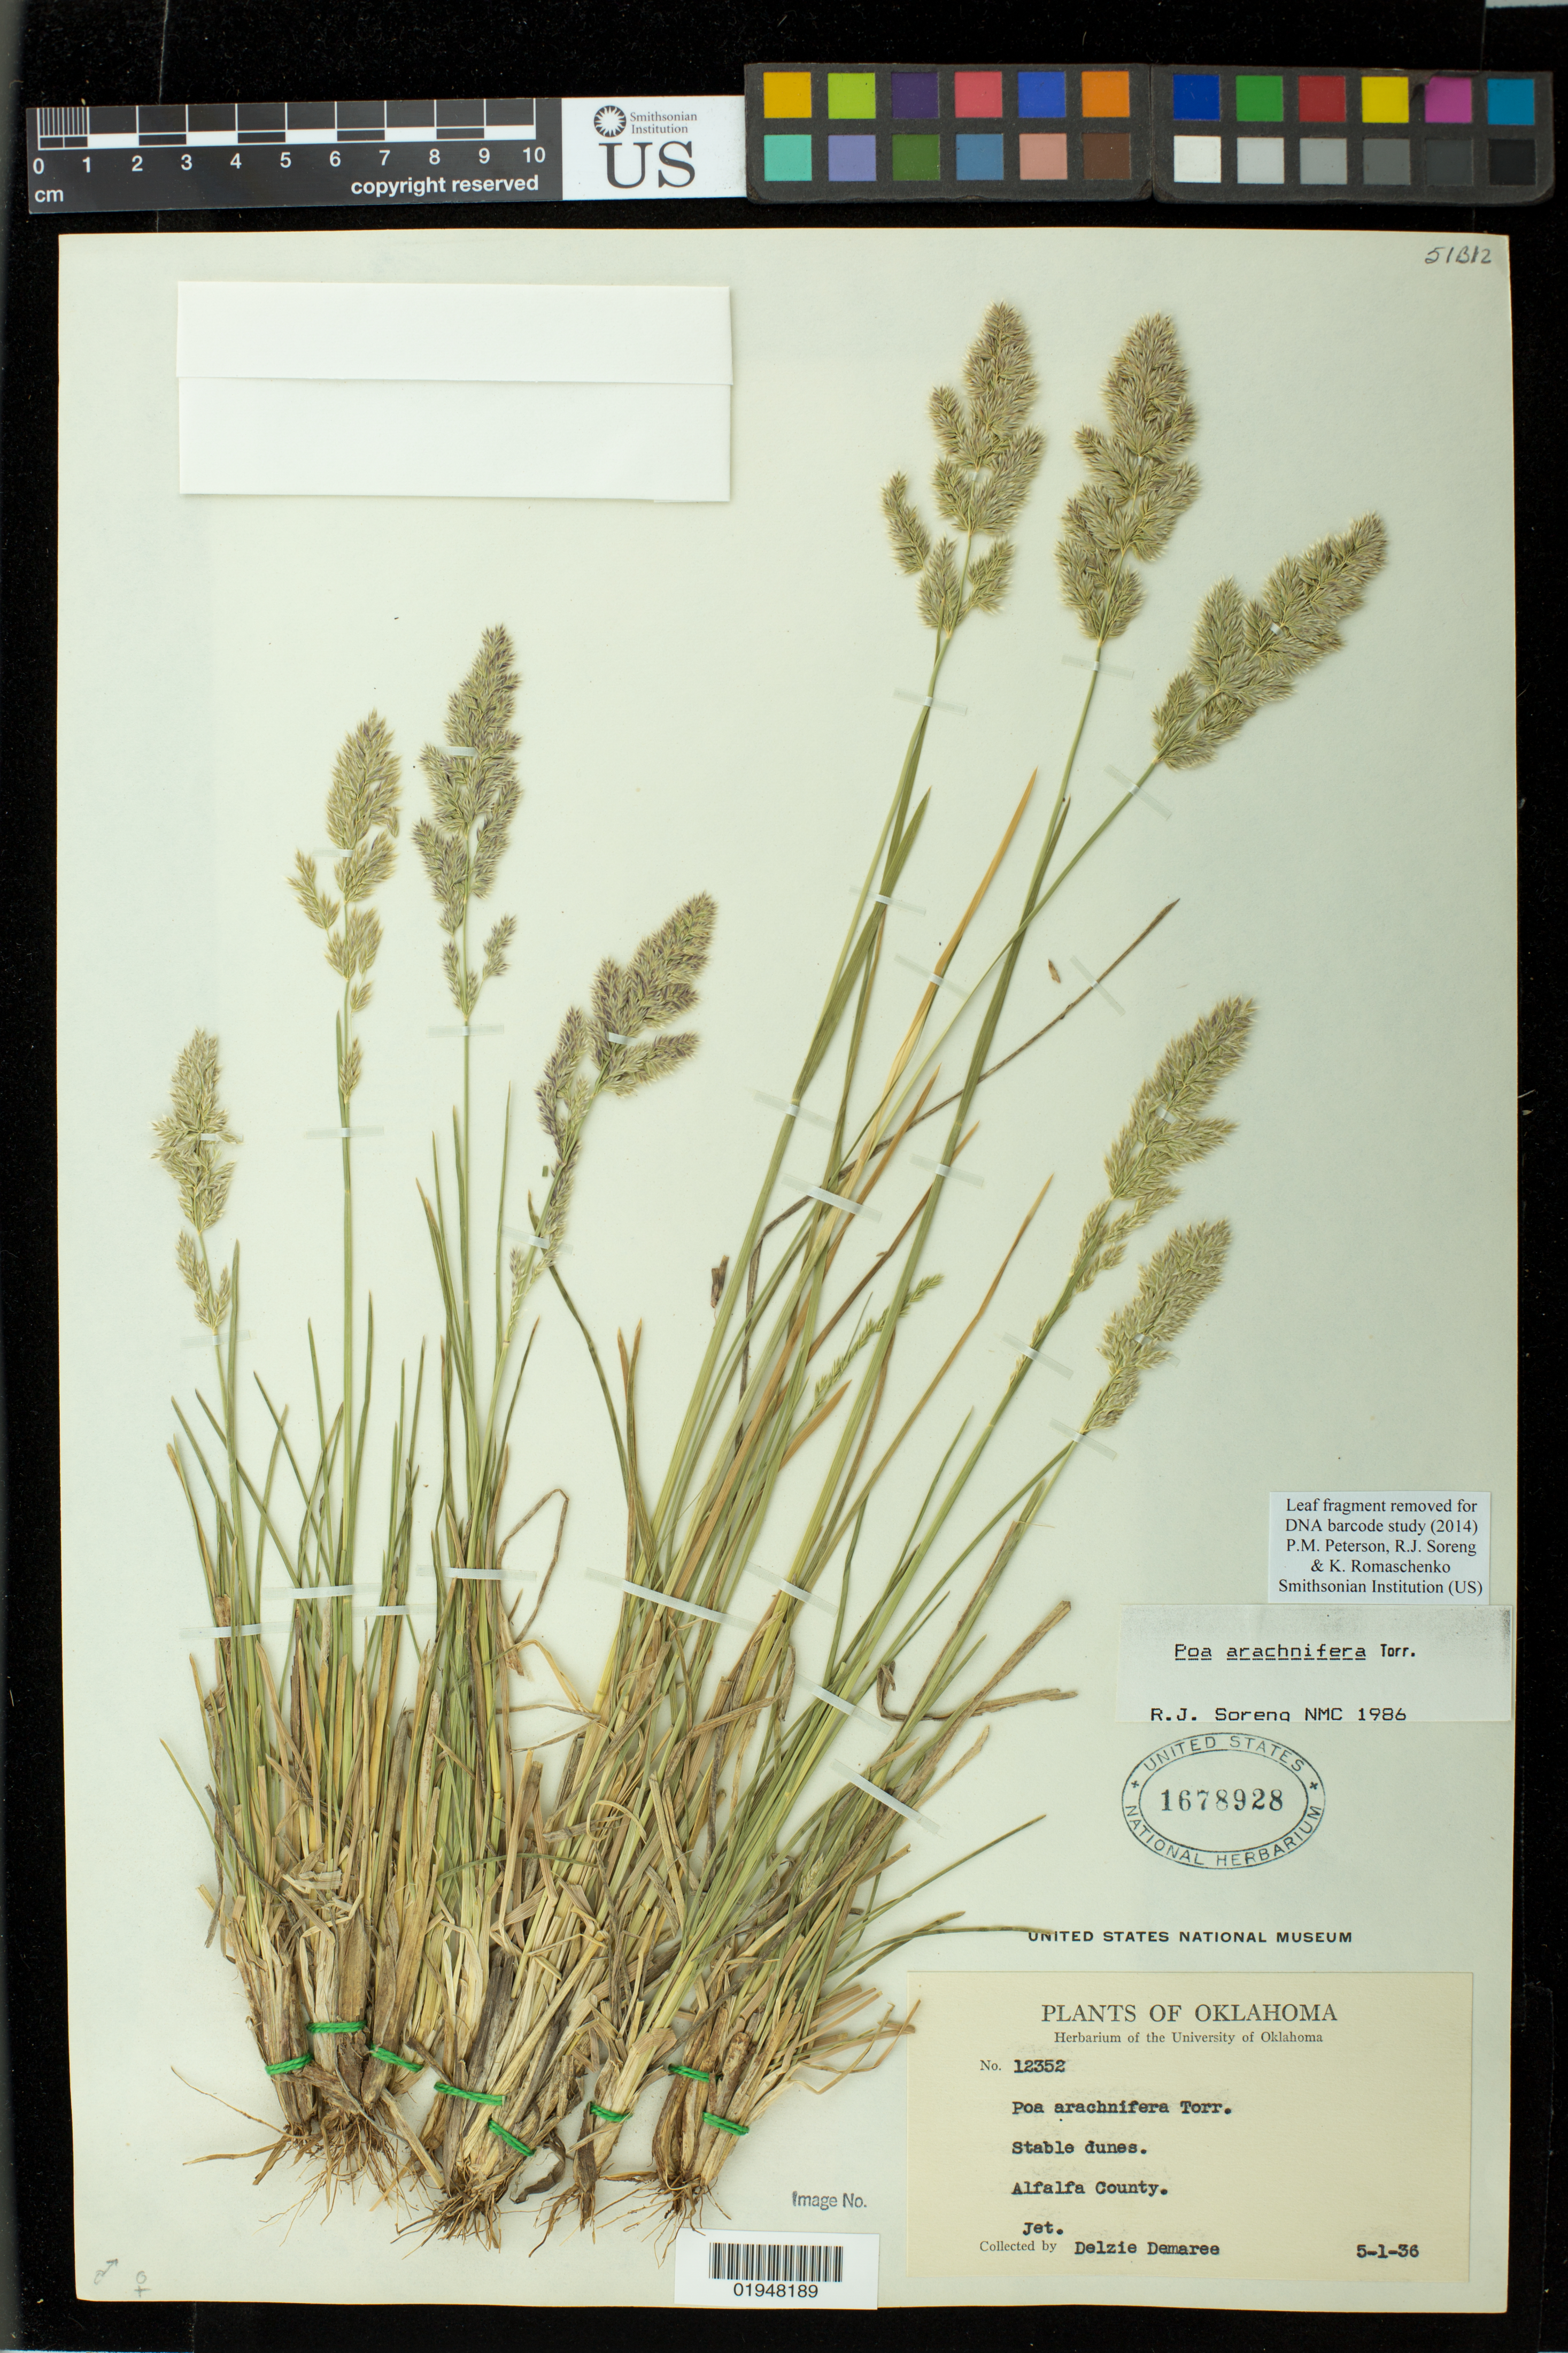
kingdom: Plantae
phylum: Tracheophyta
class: Liliopsida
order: Poales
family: Poaceae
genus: Poa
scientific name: Poa arachnifera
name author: Torr.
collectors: D. Demaree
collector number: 12352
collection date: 1936-05-01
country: United States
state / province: Oklahoma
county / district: Alfalfa County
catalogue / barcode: US 1678928